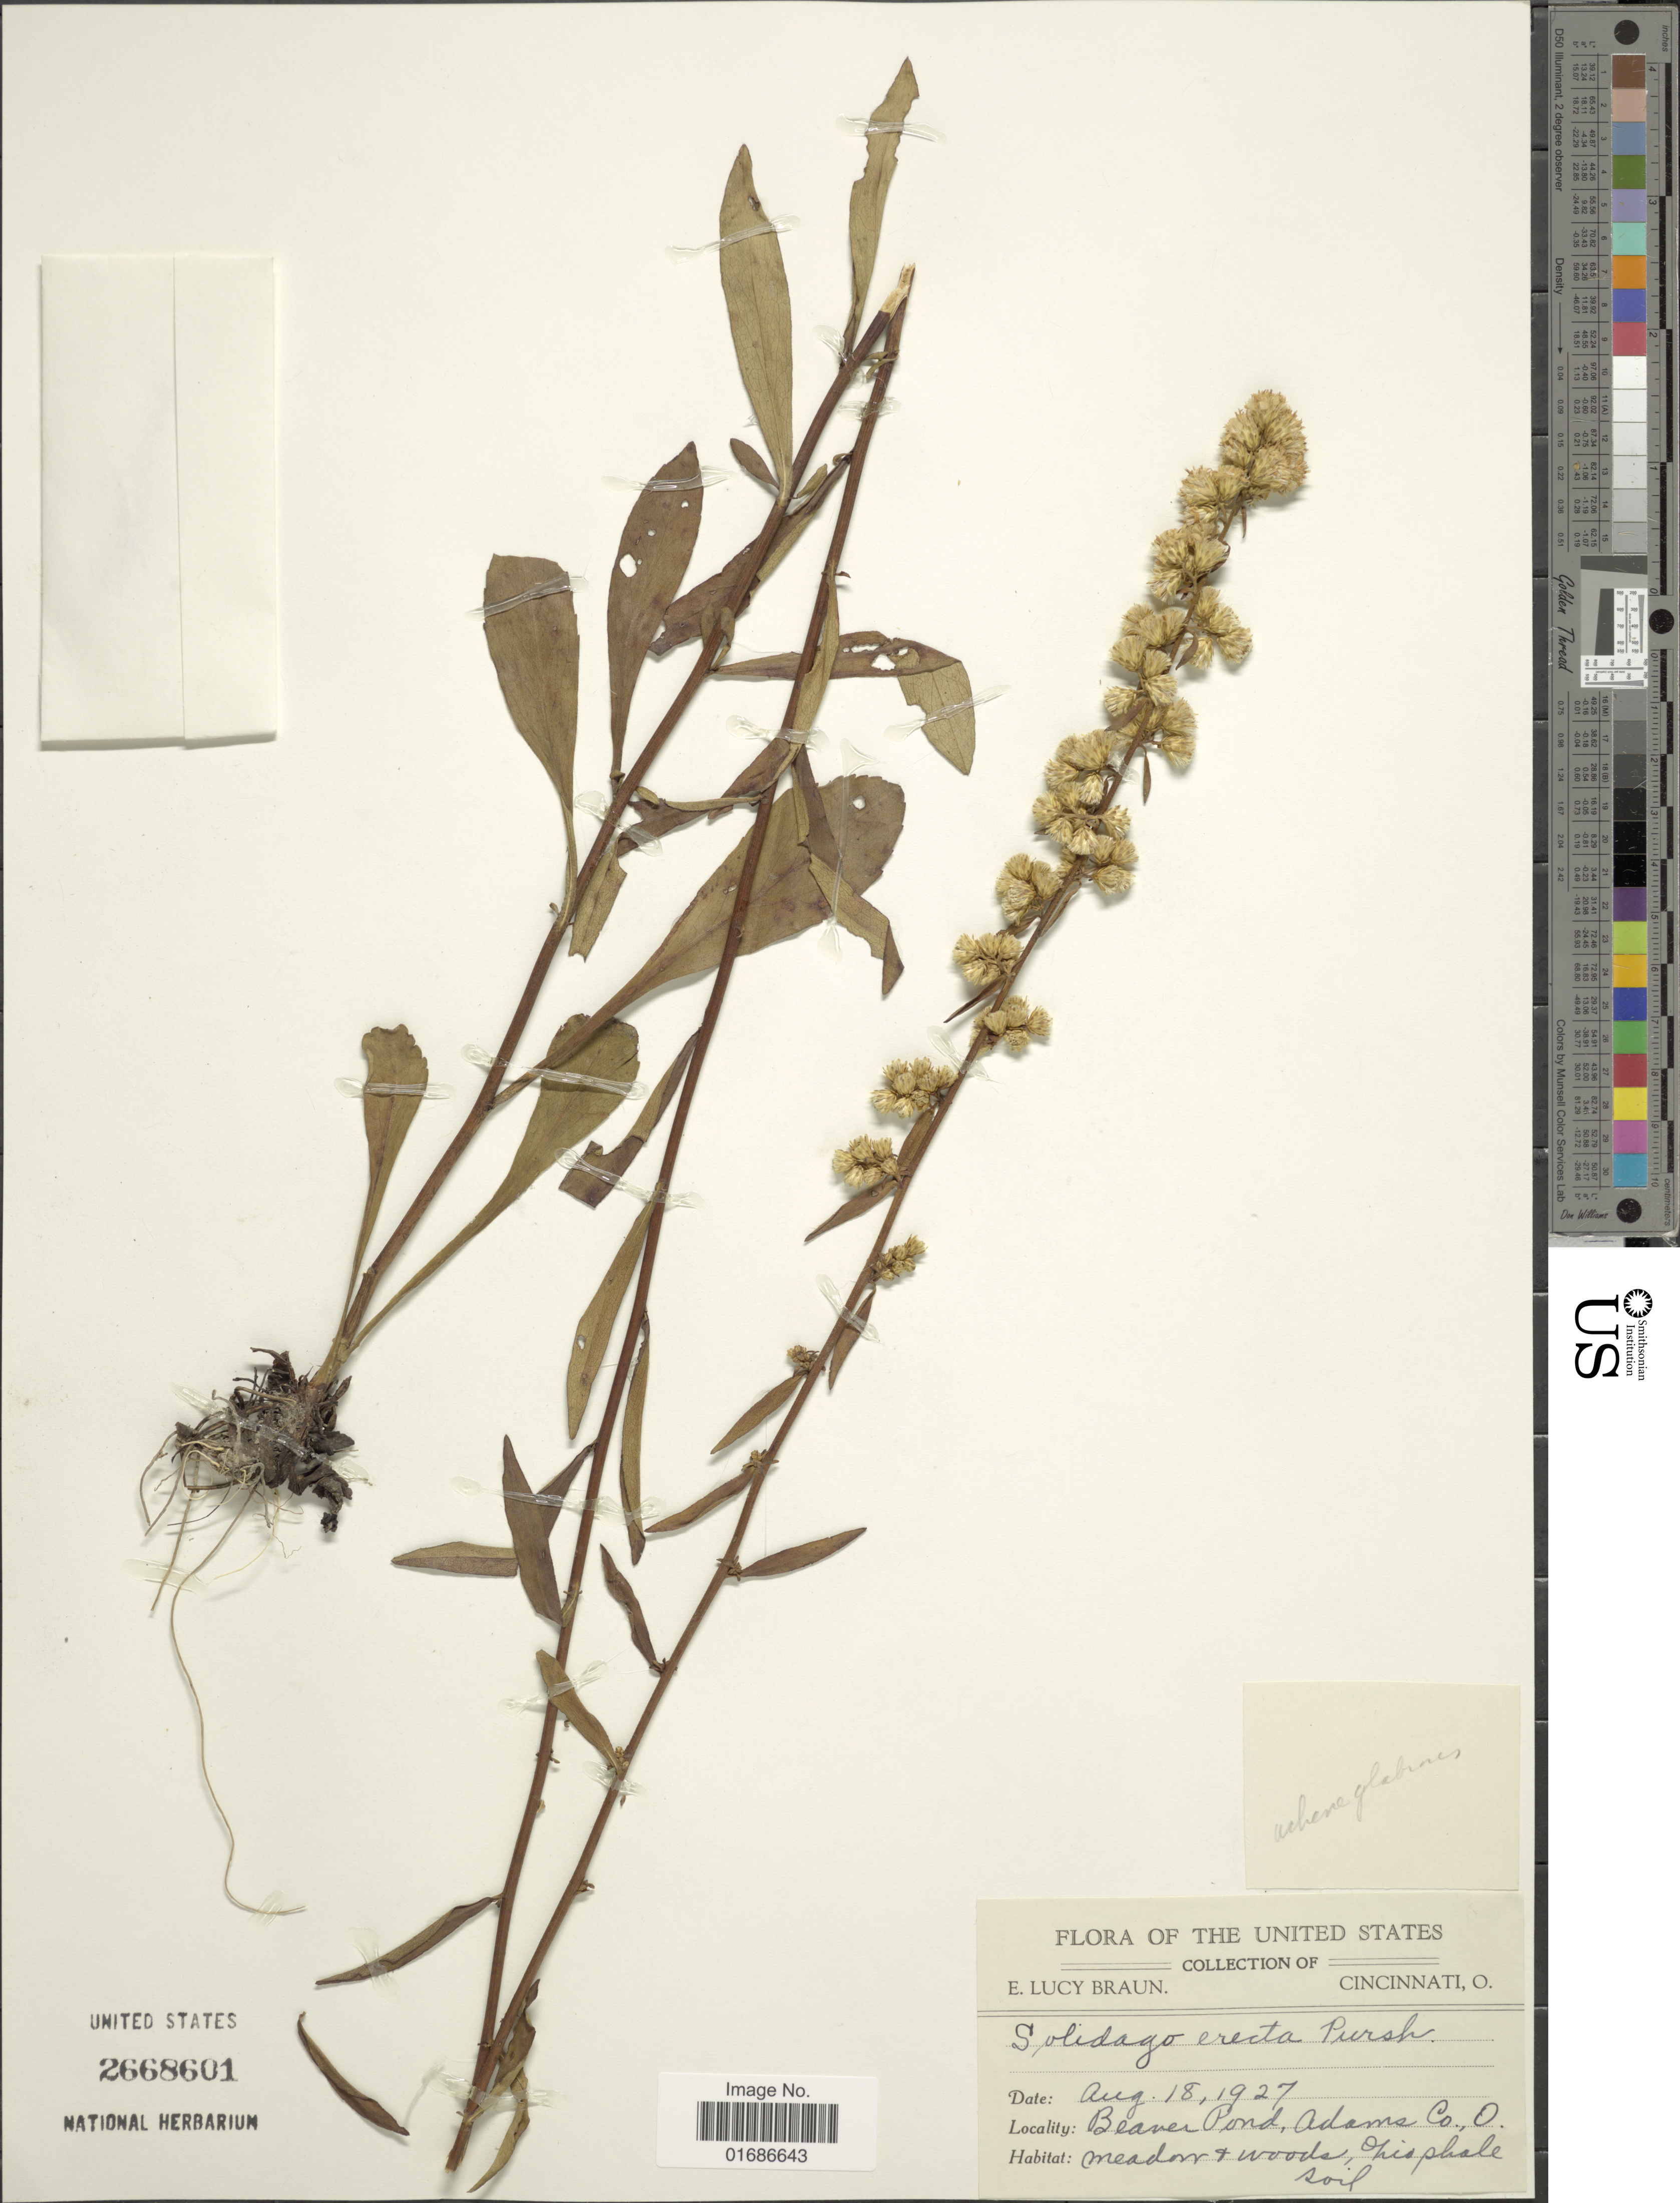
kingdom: Plantae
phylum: Tracheophyta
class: Magnoliopsida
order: Asterales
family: Asteraceae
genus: Solidago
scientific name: Solidago erecta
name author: Pursh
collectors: E. L. Braun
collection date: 1927-08-18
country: United States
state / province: Ohio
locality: Beaner Pond, Adams Co., meadow + woods, Ohio phale soil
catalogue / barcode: US 2668601